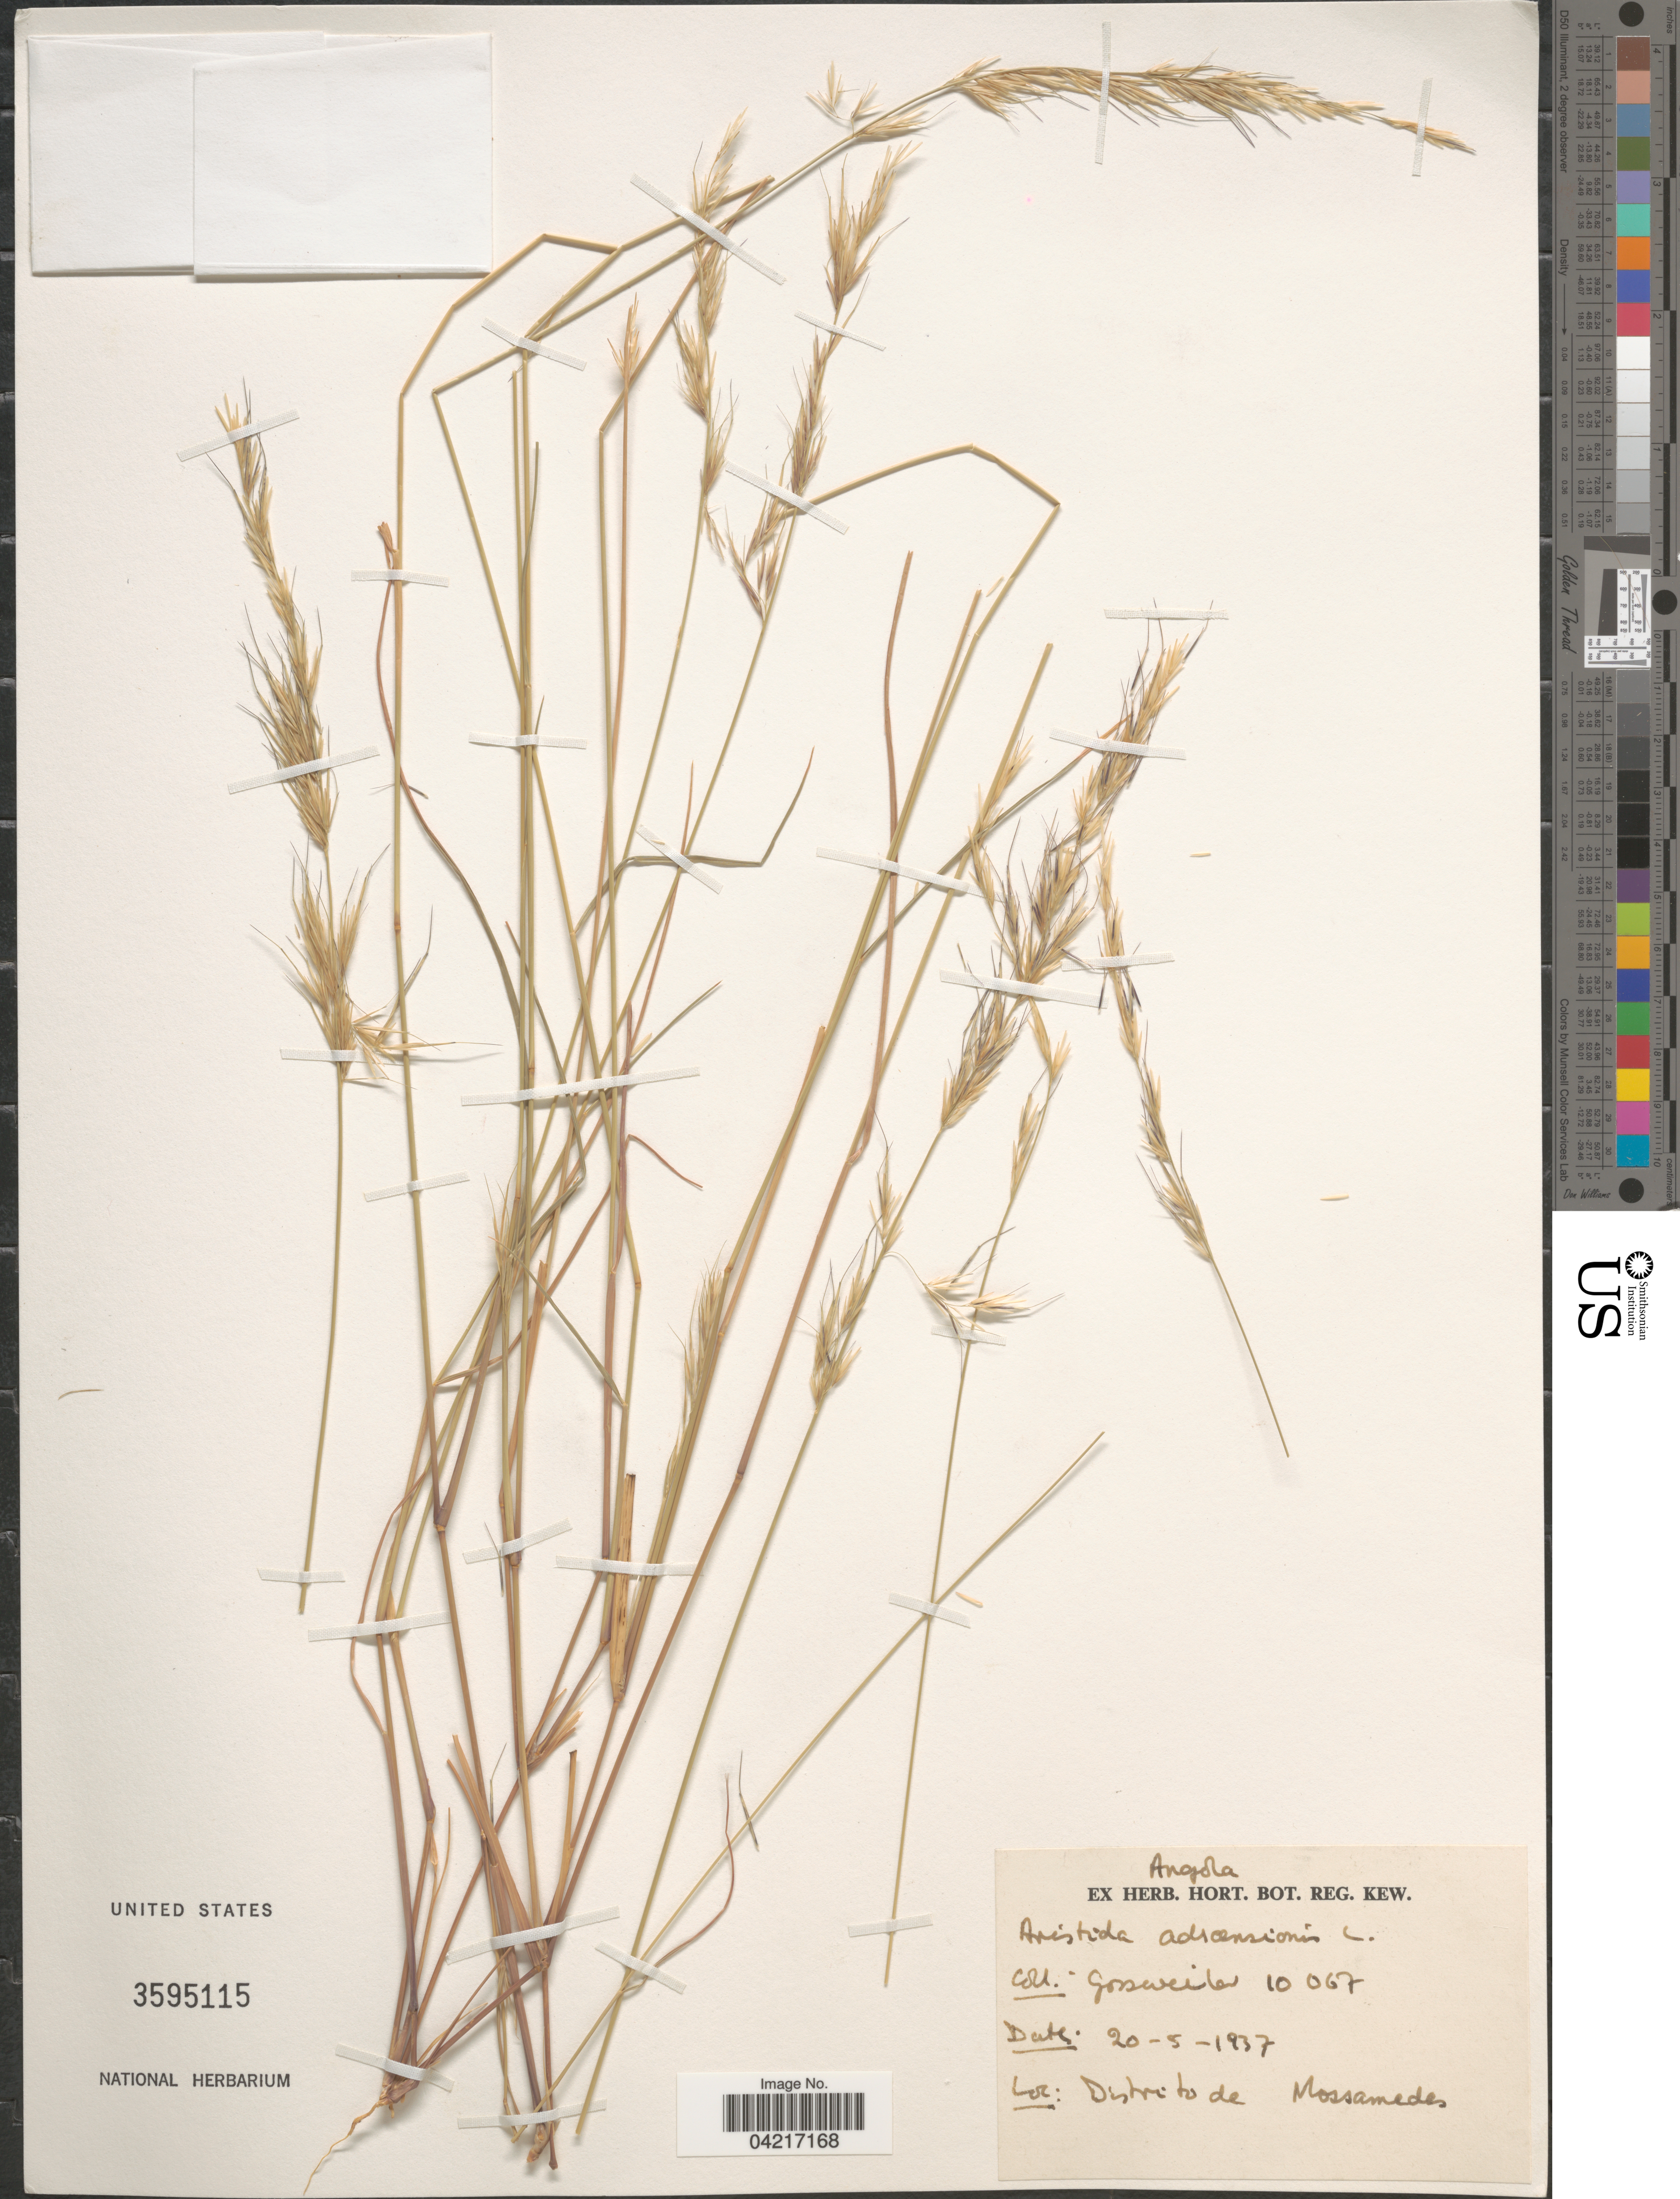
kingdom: Plantae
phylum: Tracheophyta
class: Liliopsida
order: Poales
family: Poaceae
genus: Aristida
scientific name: Aristida adscensionis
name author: L.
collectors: -. Gossweiler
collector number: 10067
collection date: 1937-05-20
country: Angola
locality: Distrito de Mossamede.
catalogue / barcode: US 3595115